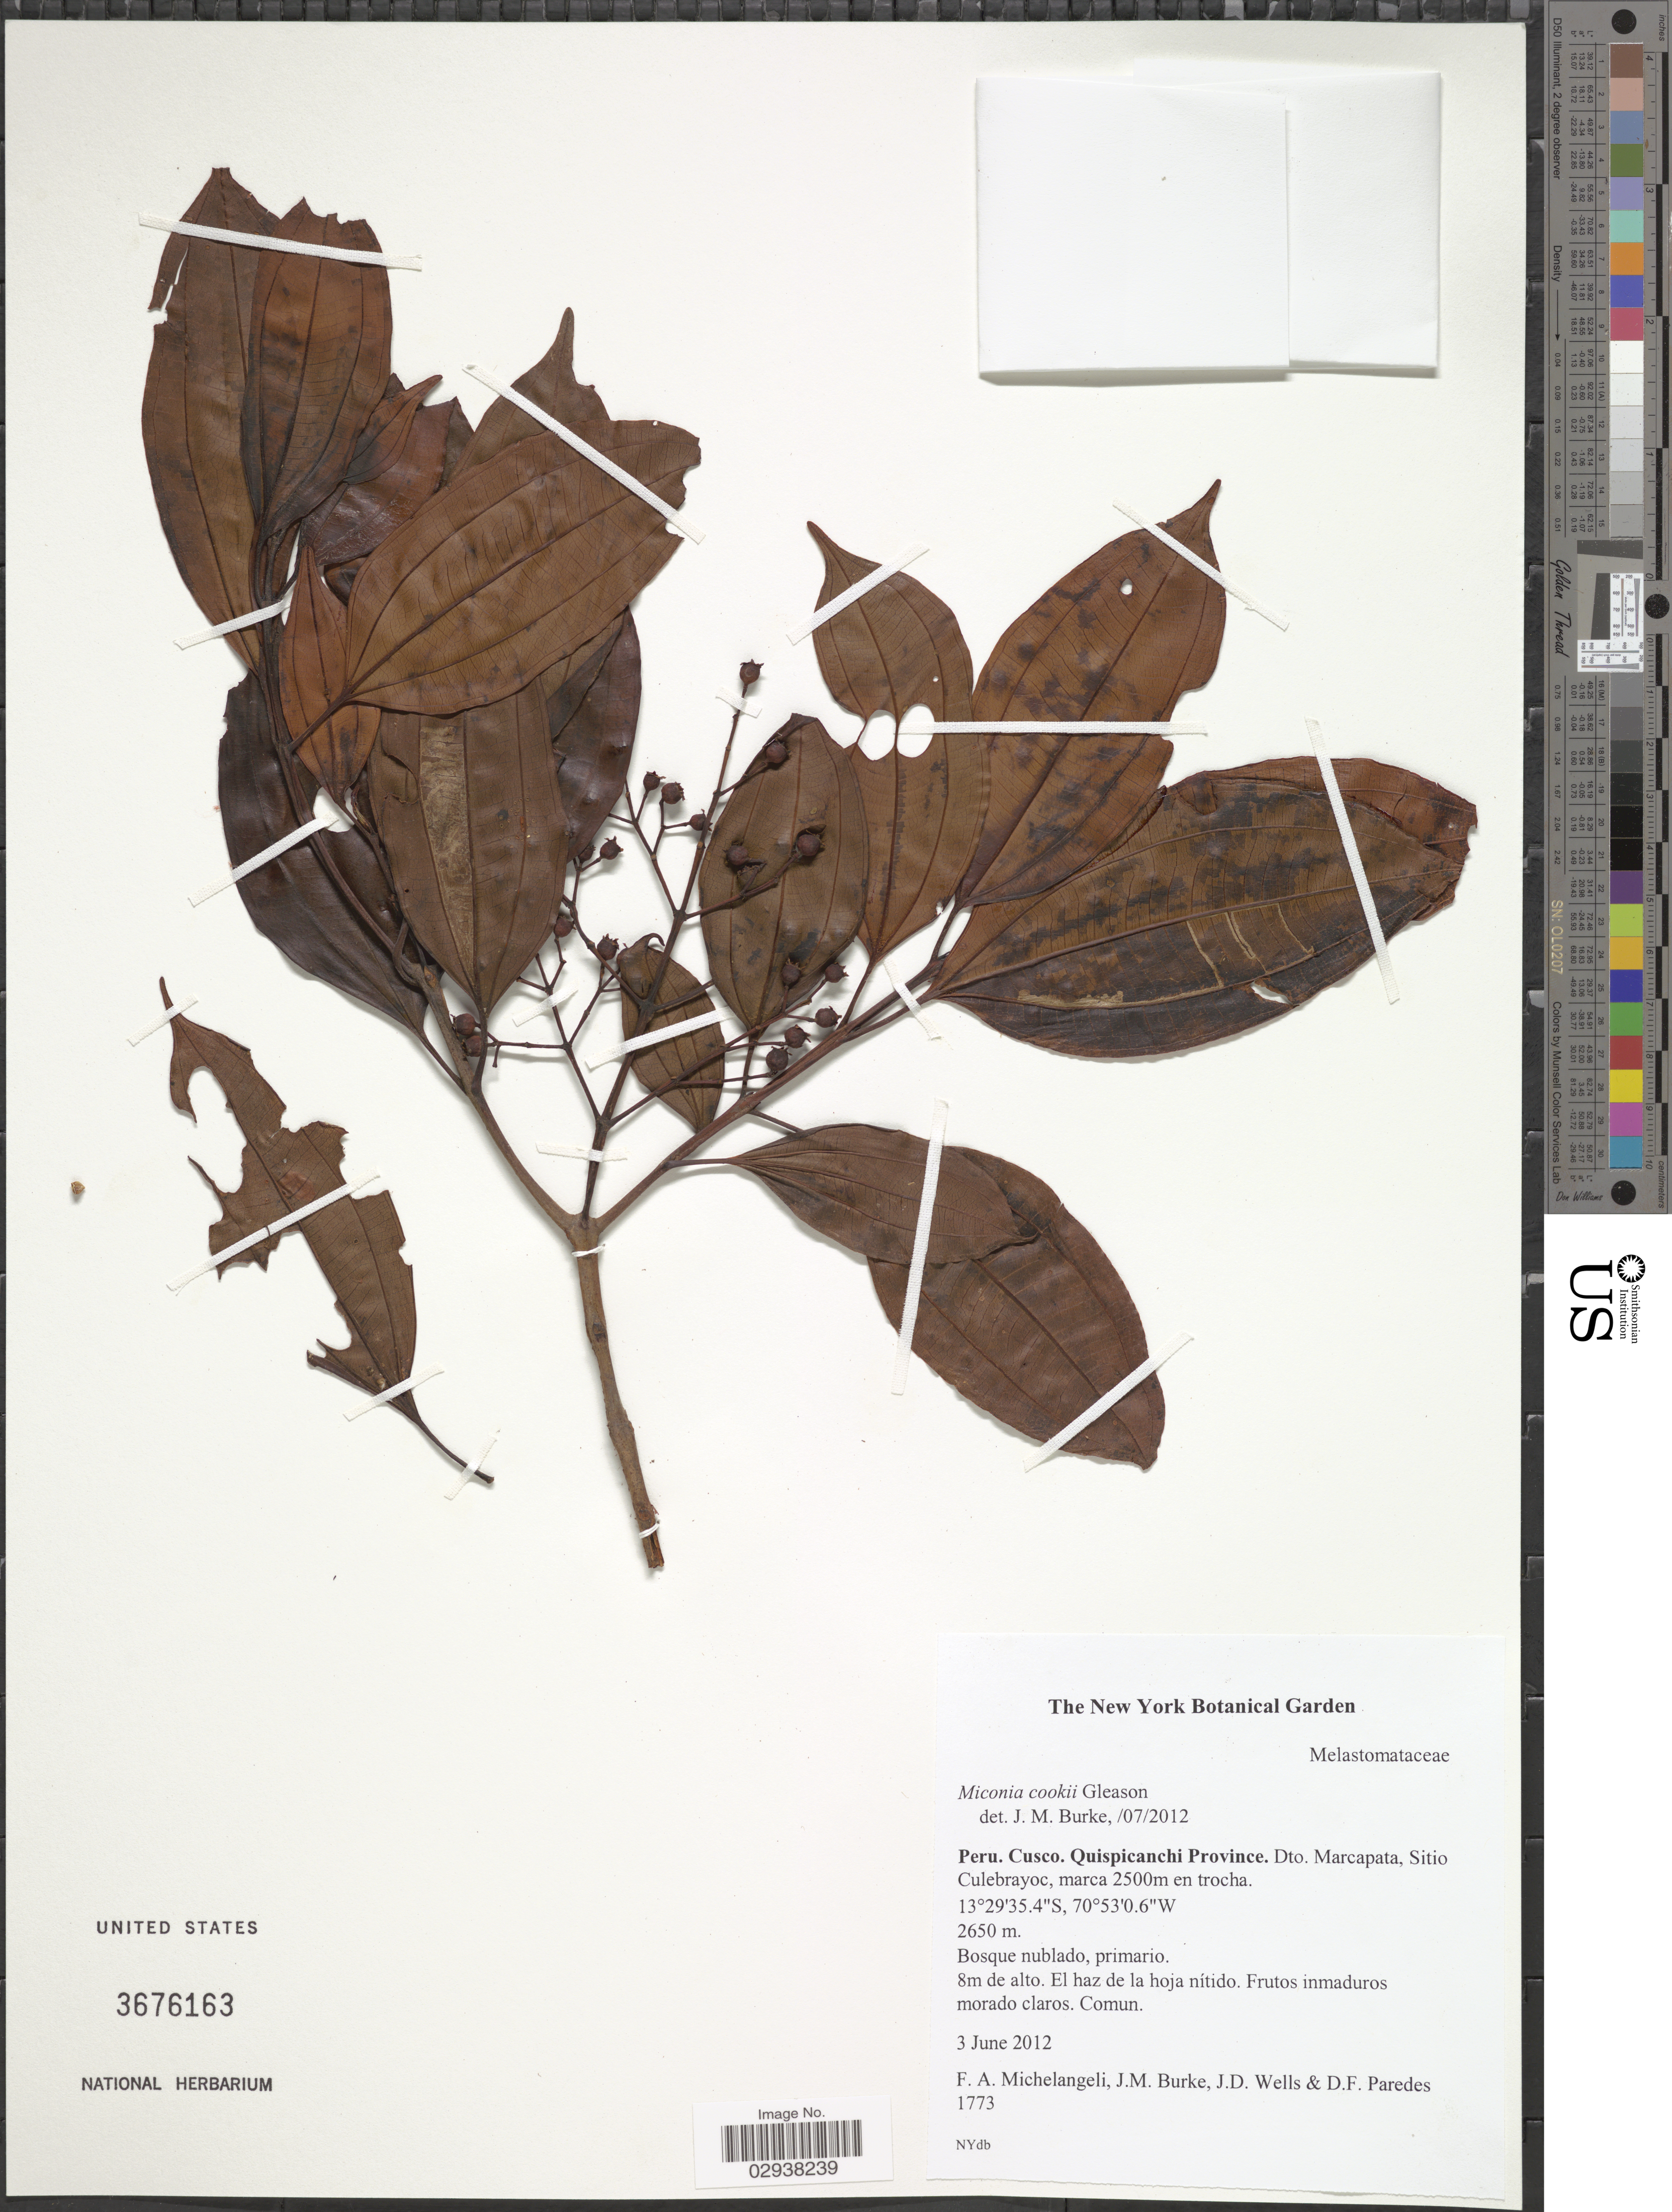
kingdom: Plantae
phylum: Tracheophyta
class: Magnoliopsida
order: Myrtales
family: Melastomataceae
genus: Miconia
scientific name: Miconia cookii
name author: Gleason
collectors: F. A. Michelangeli, Jac. M. Burke, J. Wells & D. Paredes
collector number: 1773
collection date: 2012-06-03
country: Peru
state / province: Cusco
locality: Quispicanchis Province. Dto. Marcapata, Sitio Culebrayoc, marca 2500m en trocha.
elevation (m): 2650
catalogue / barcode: US 3676163